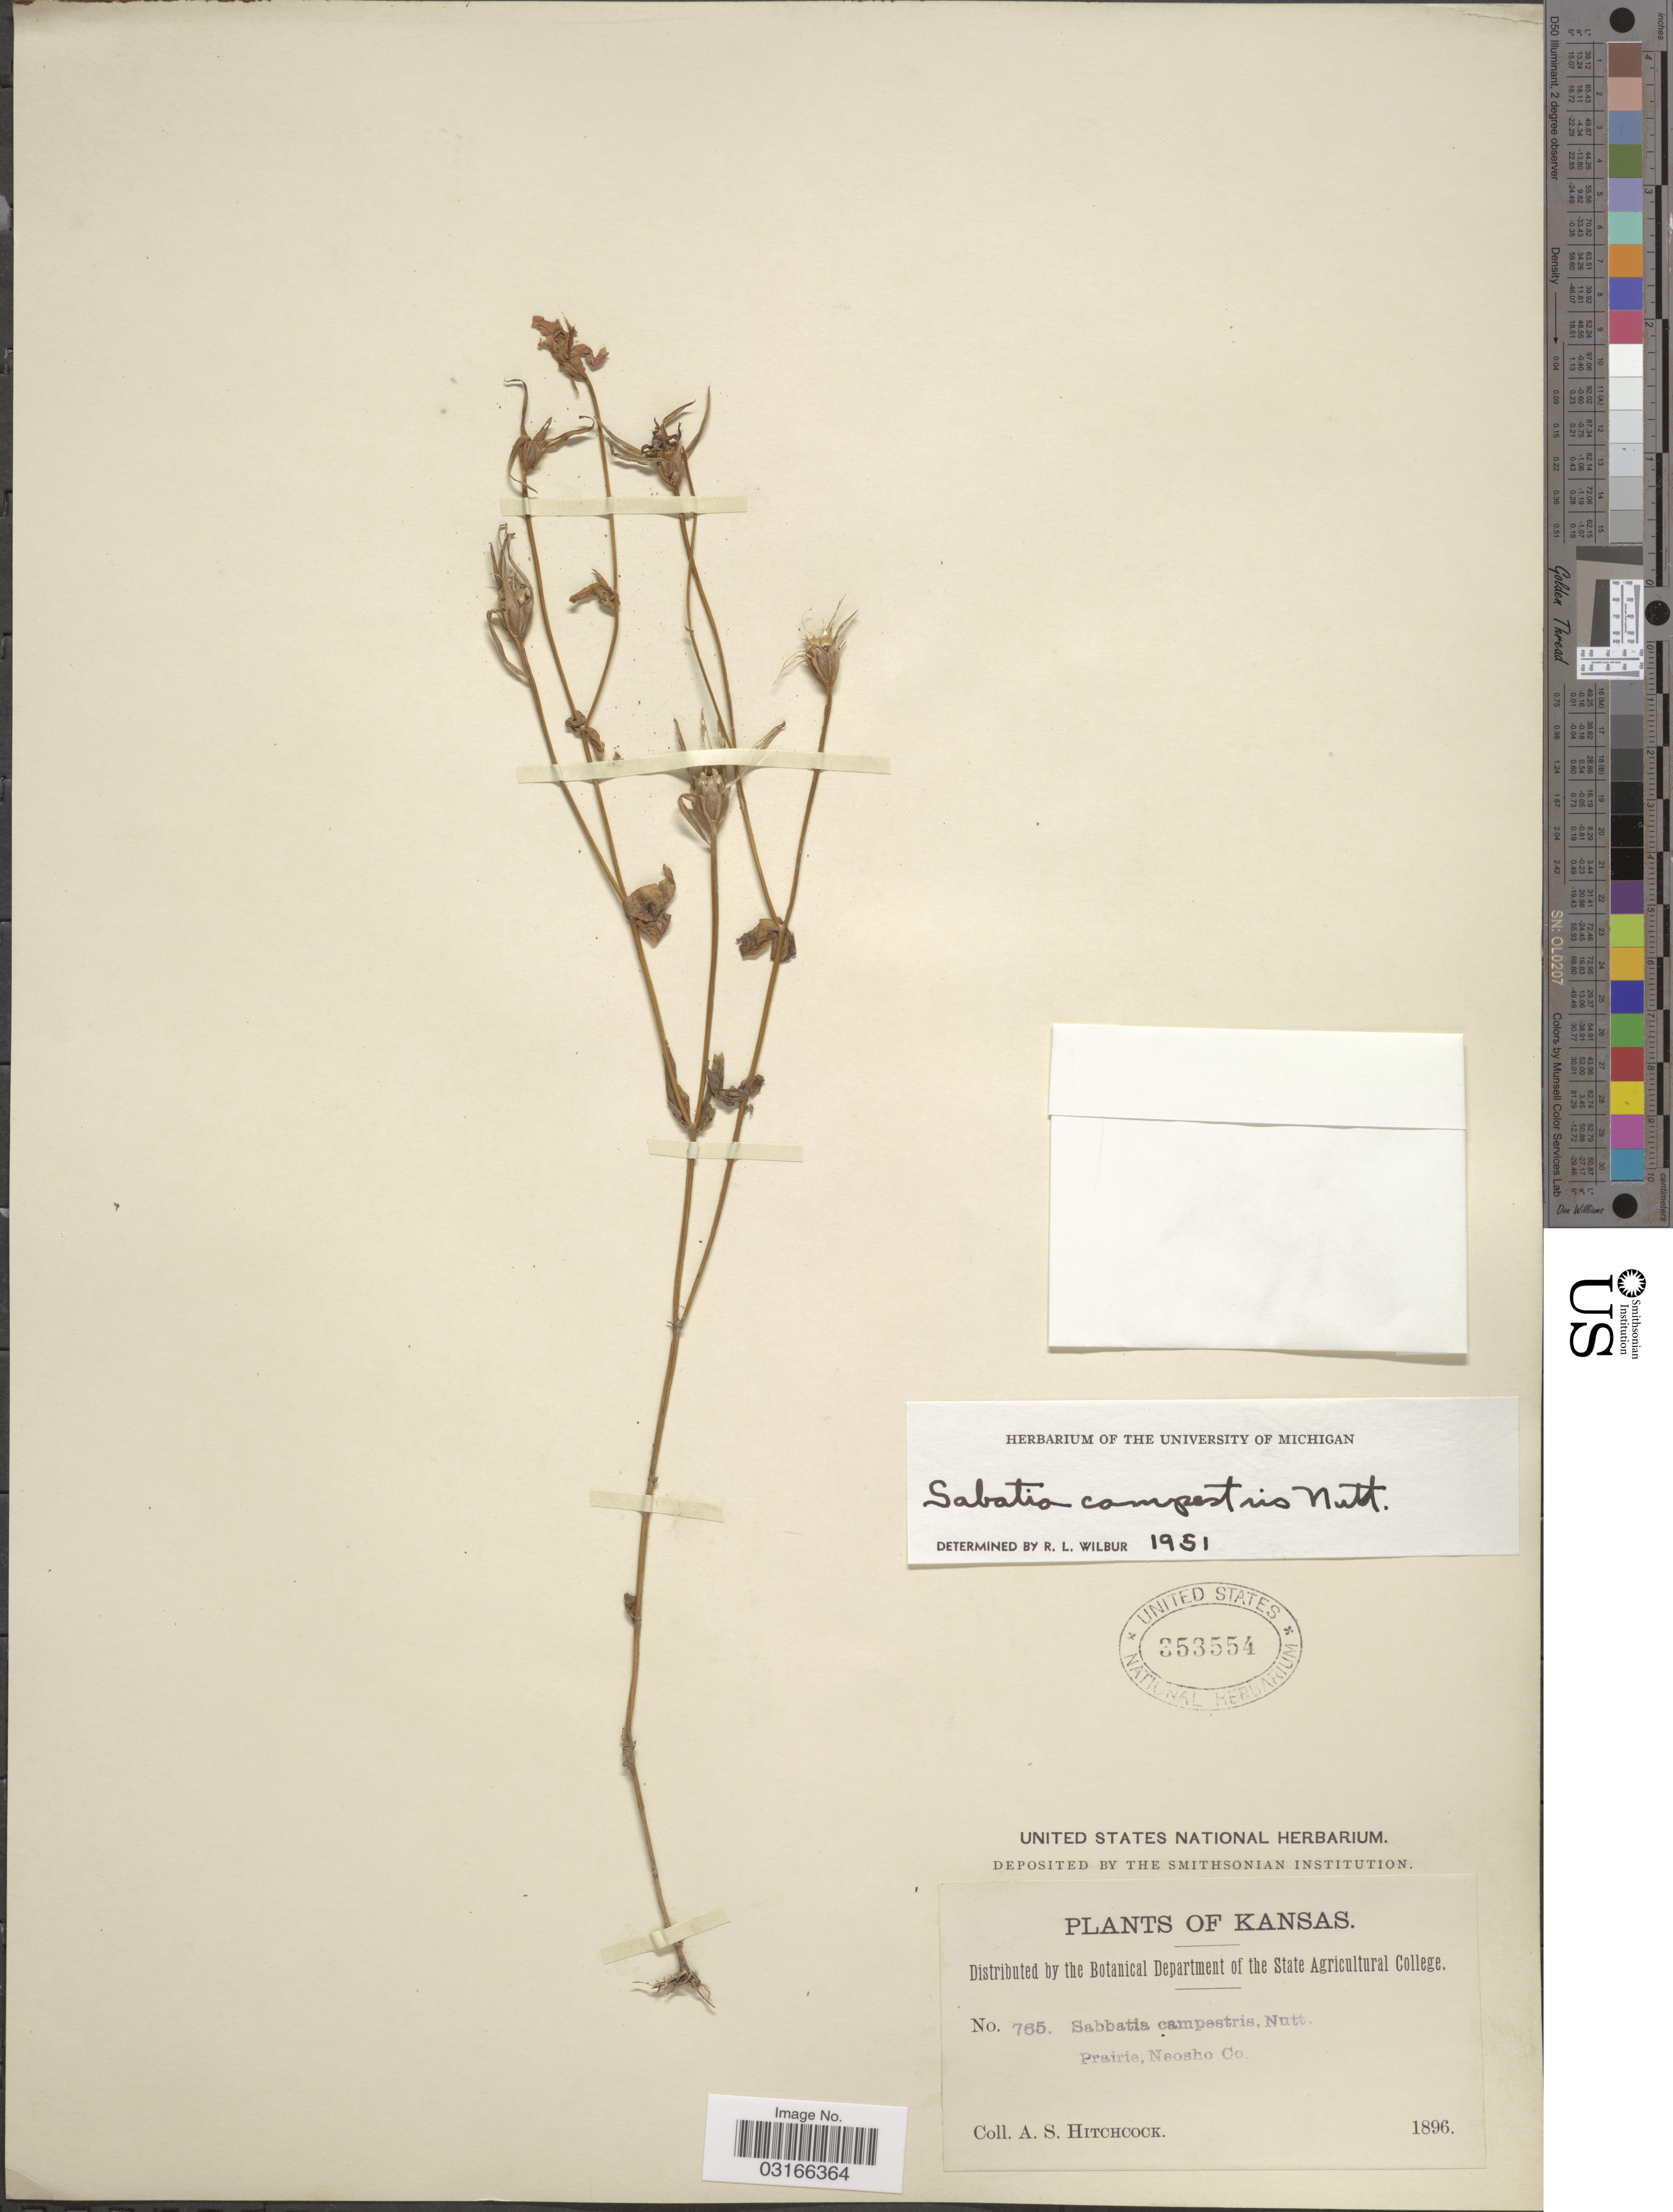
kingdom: Plantae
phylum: Tracheophyta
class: Magnoliopsida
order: Gentianales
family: Gentianaceae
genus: Sabatia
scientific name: Sabatia campestris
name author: Nutt.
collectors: A. S. Hitchcock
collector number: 765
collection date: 1896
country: United States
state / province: Kansas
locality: Prairie, Neosho Co.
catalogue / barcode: US 353554